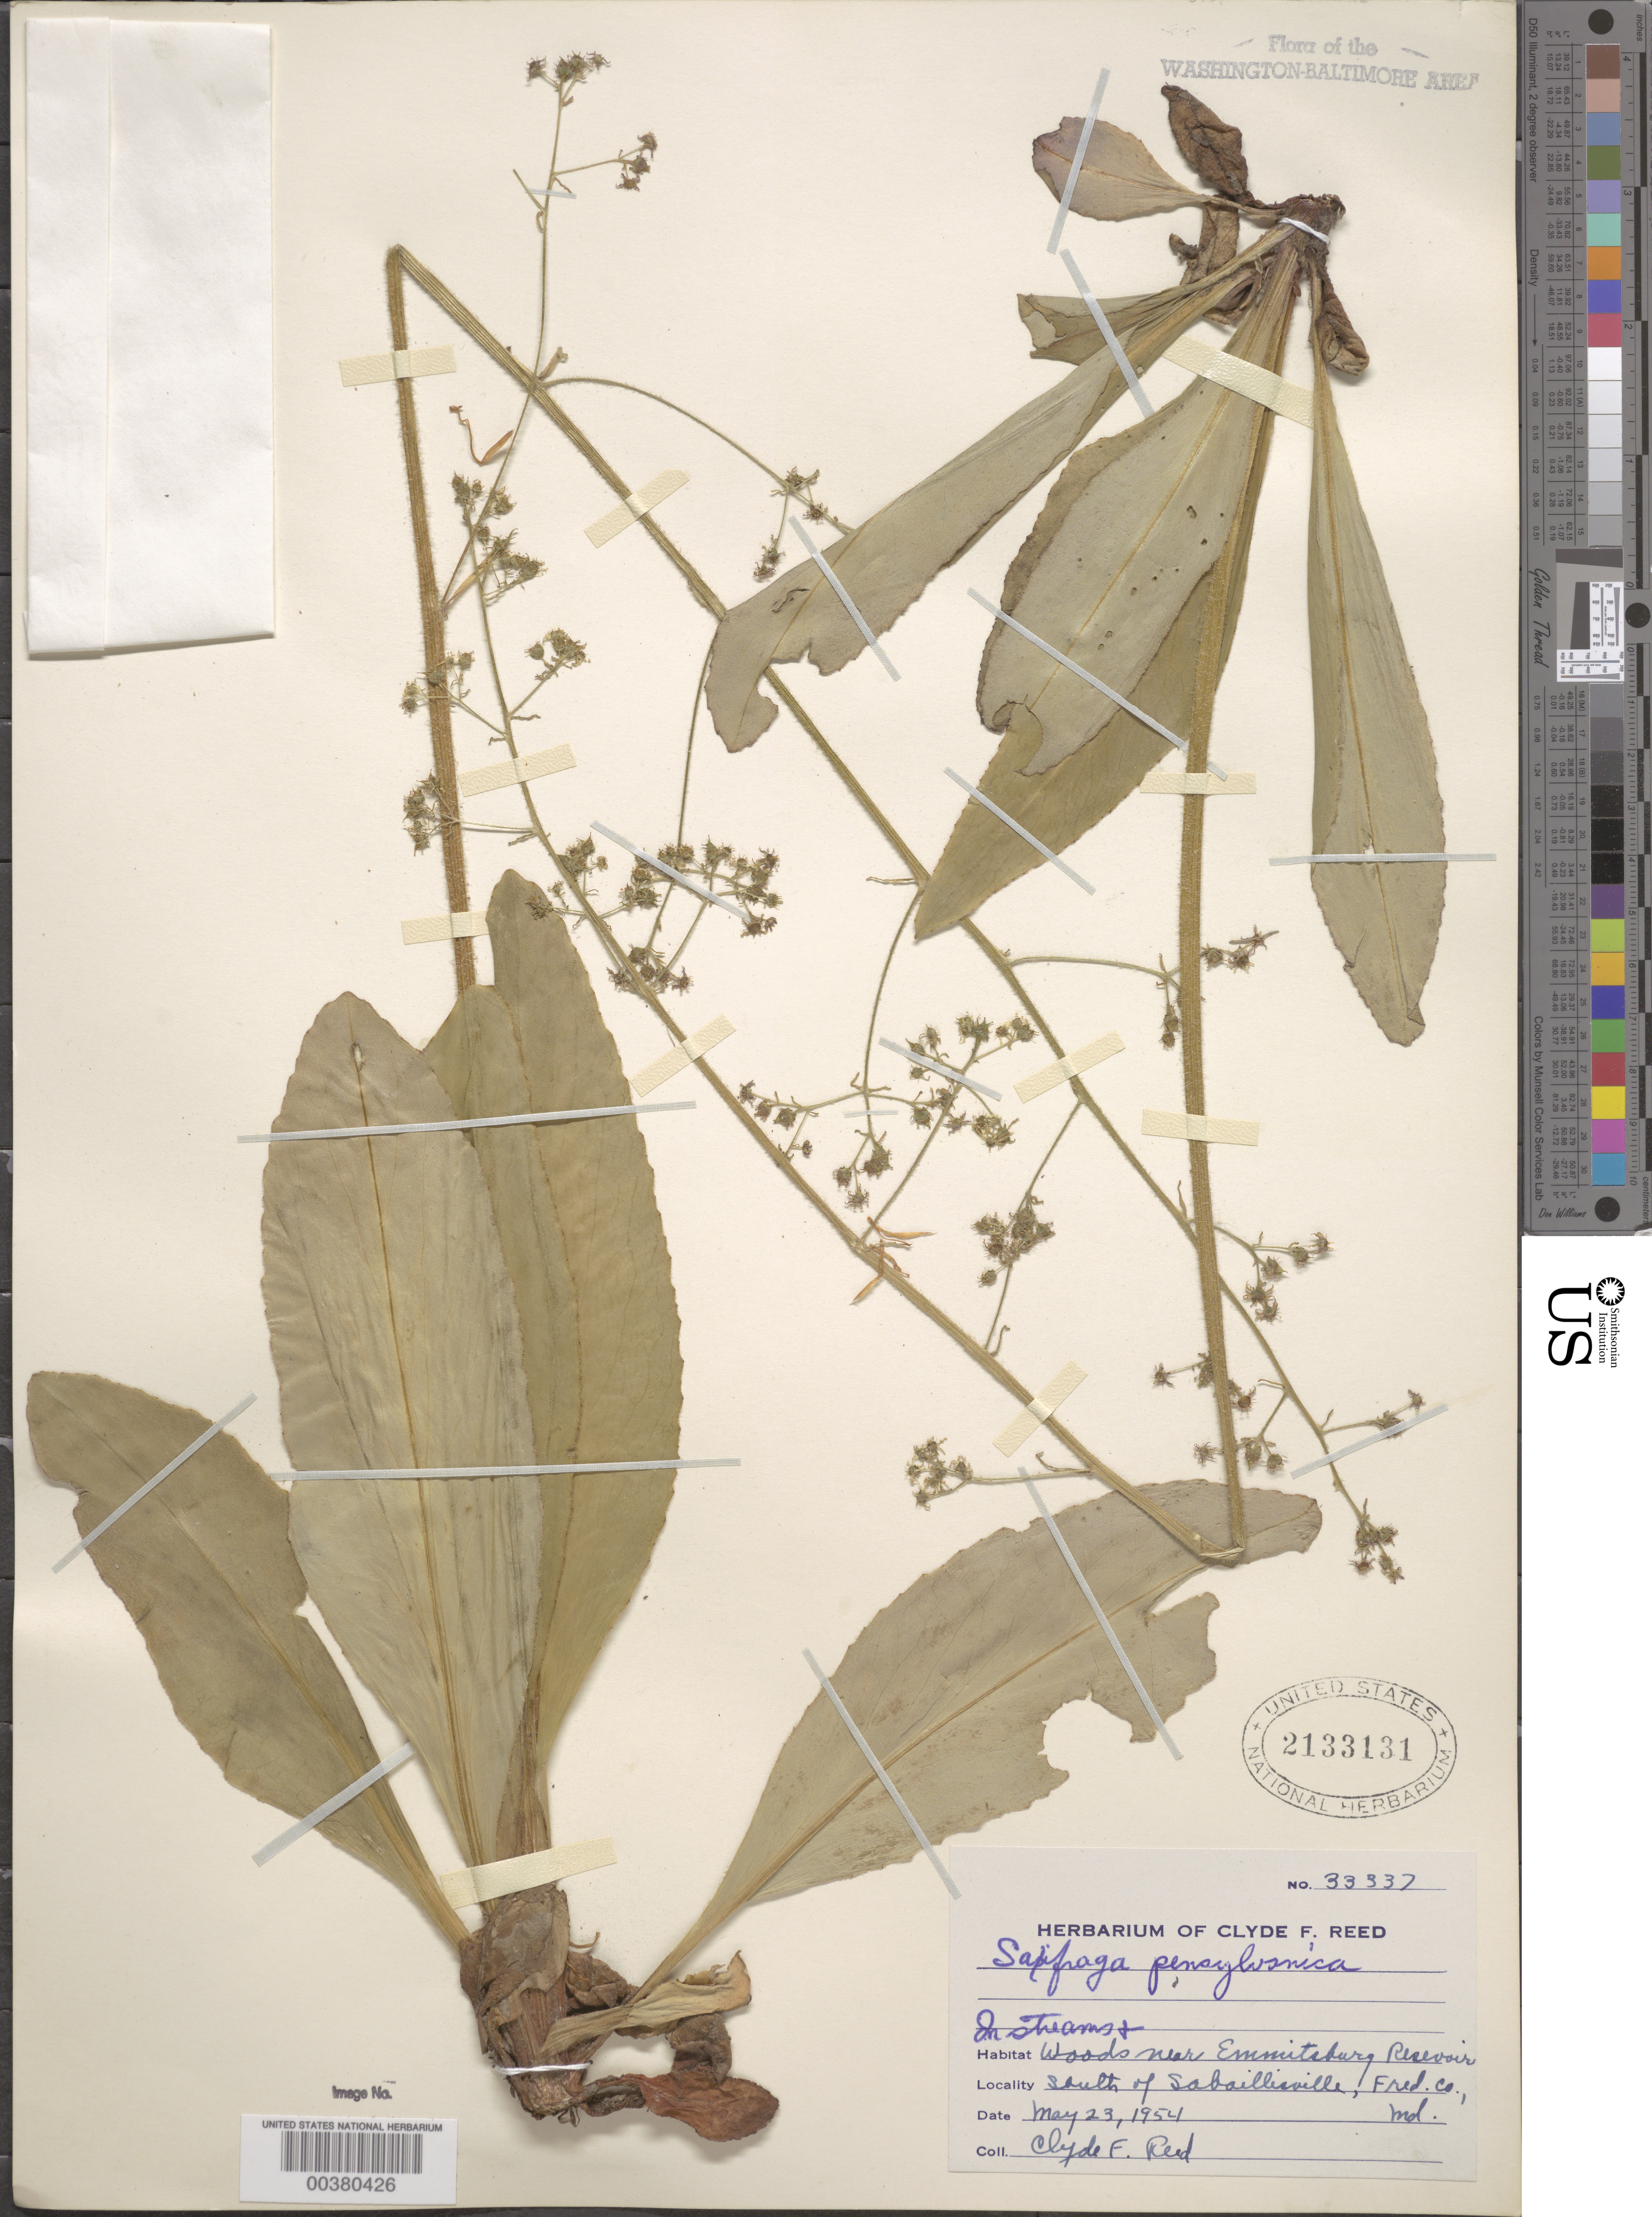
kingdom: Plantae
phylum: Tracheophyta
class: Magnoliopsida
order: Saxifragales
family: Saxifragaceae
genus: Micranthes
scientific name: Micranthes pensylvanica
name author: (L.) Haw.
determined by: Strong, Mark T., (BOT), Smithsonian Institution - National Museum of Natural History (UNITED STATES)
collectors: C. F. Reed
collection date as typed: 23 May 1954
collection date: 1954-05-23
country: United States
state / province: Maryland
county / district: Frederick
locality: Emmitsburg Reservoir, south of Sabaillisville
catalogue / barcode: US 2133131